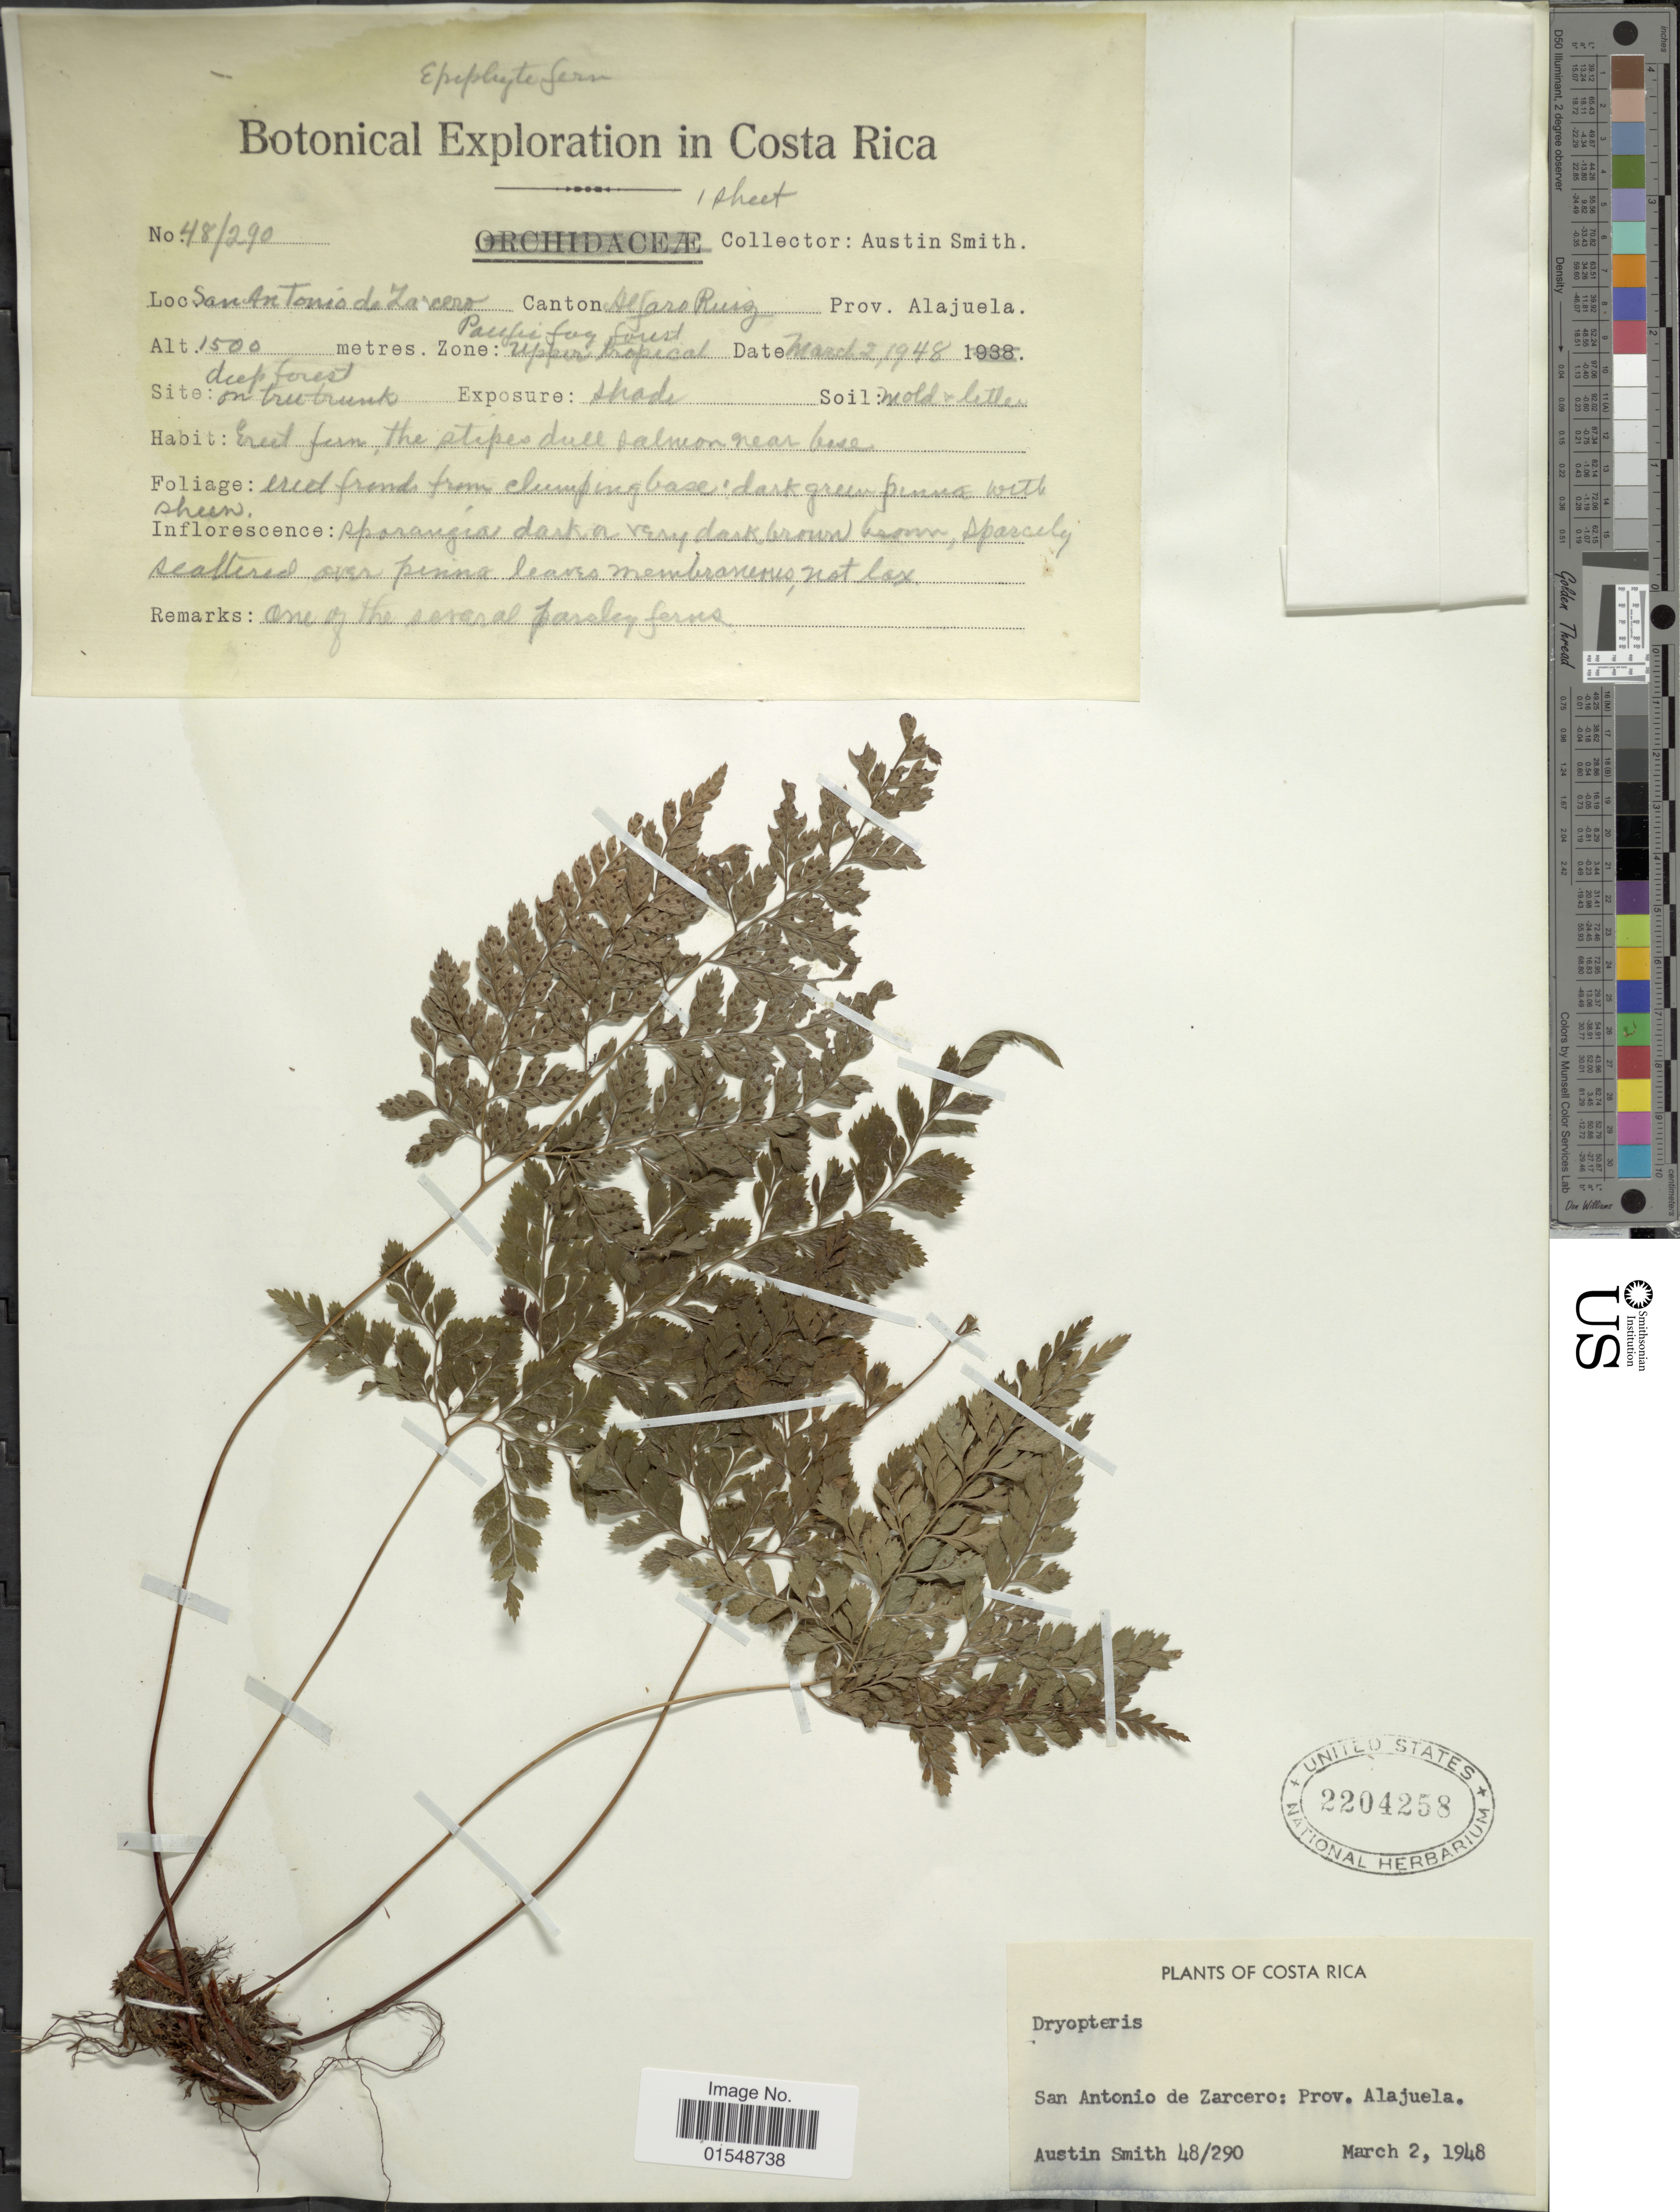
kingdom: Plantae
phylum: Tracheophyta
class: Polypodiopsida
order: Polypodiales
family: Dryopteridaceae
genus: Arachniodes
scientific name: Arachniodes denticulata var. jucunda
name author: (Fée) Lellinger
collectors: Aust P. Smith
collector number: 48/290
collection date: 1948-03-02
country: Costa Rica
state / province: Alajuela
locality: San Antonio de Zarcero, Canton Alfaro Ruiz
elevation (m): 1500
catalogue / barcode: US 2204258